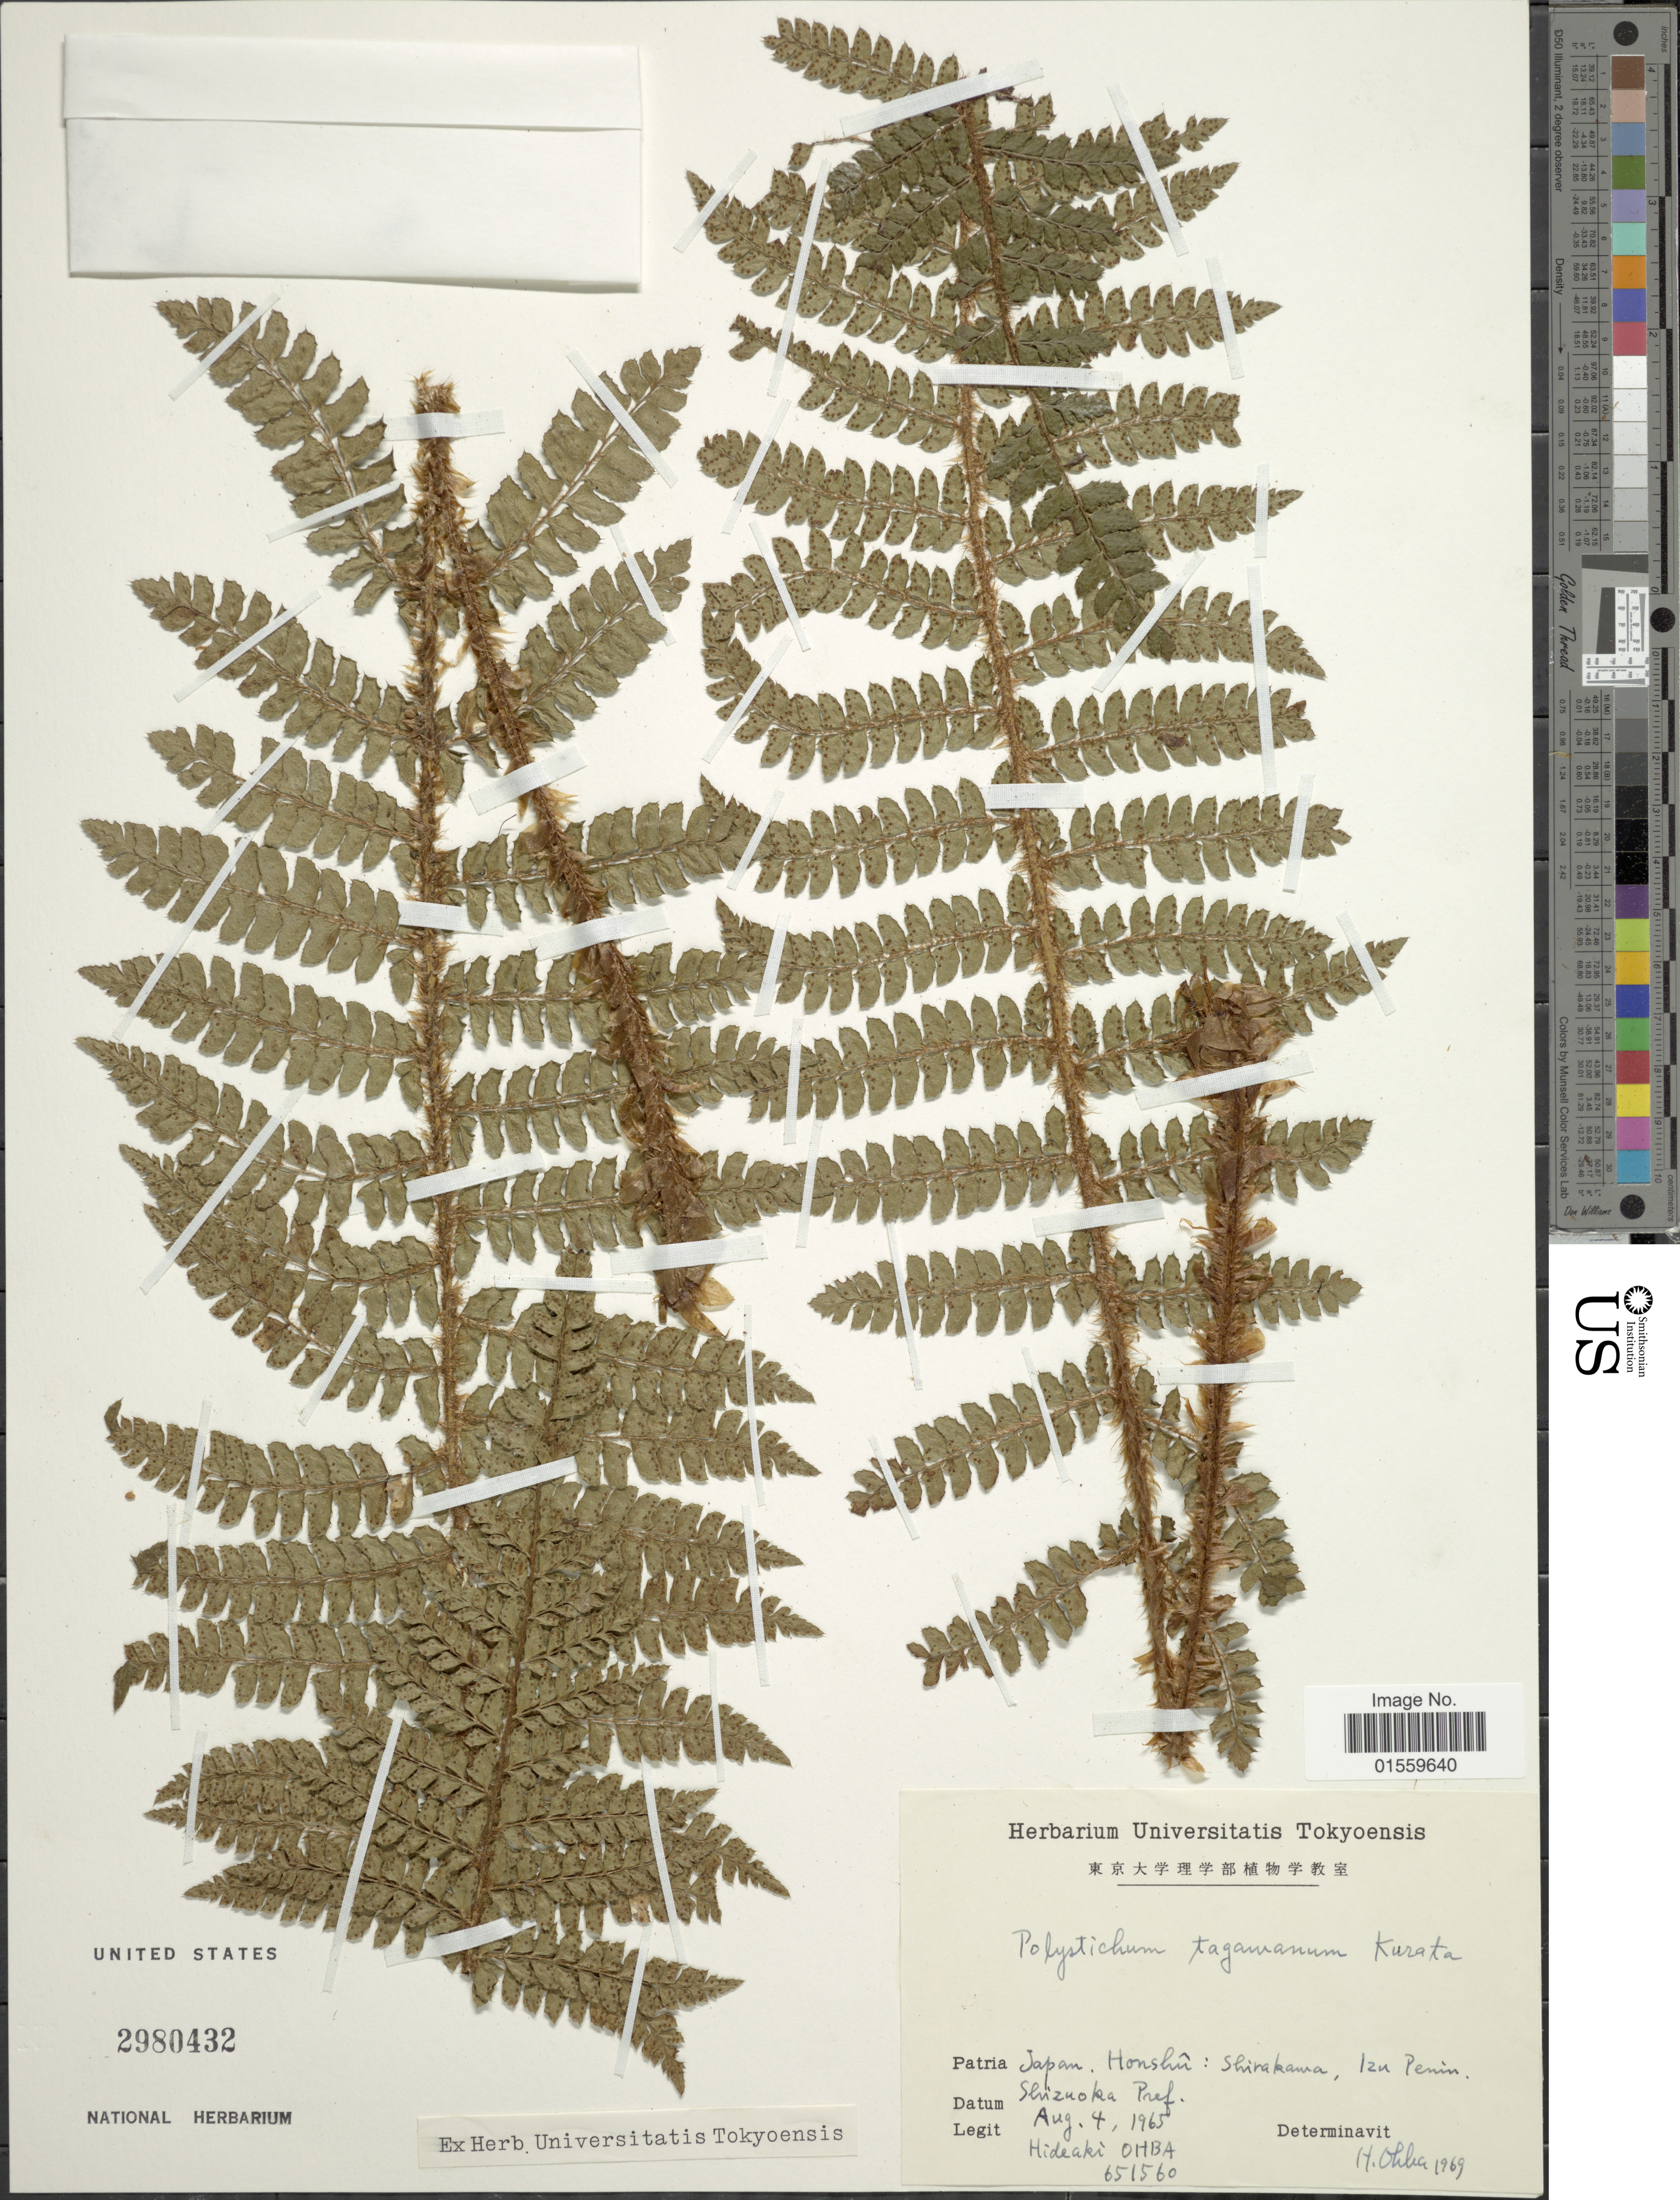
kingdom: Plantae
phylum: Tracheophyta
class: Polypodiopsida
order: Polypodiales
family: Dryopteridaceae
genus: Polystichum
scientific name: Polystichum tagawanum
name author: Sa. Kurata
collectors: H. Ohba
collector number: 651560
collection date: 1965-08-04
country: Japan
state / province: Sizuoka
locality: Honshu: Shirakawa, Izu Penin, Shizuoka Pref.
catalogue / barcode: US 2980432